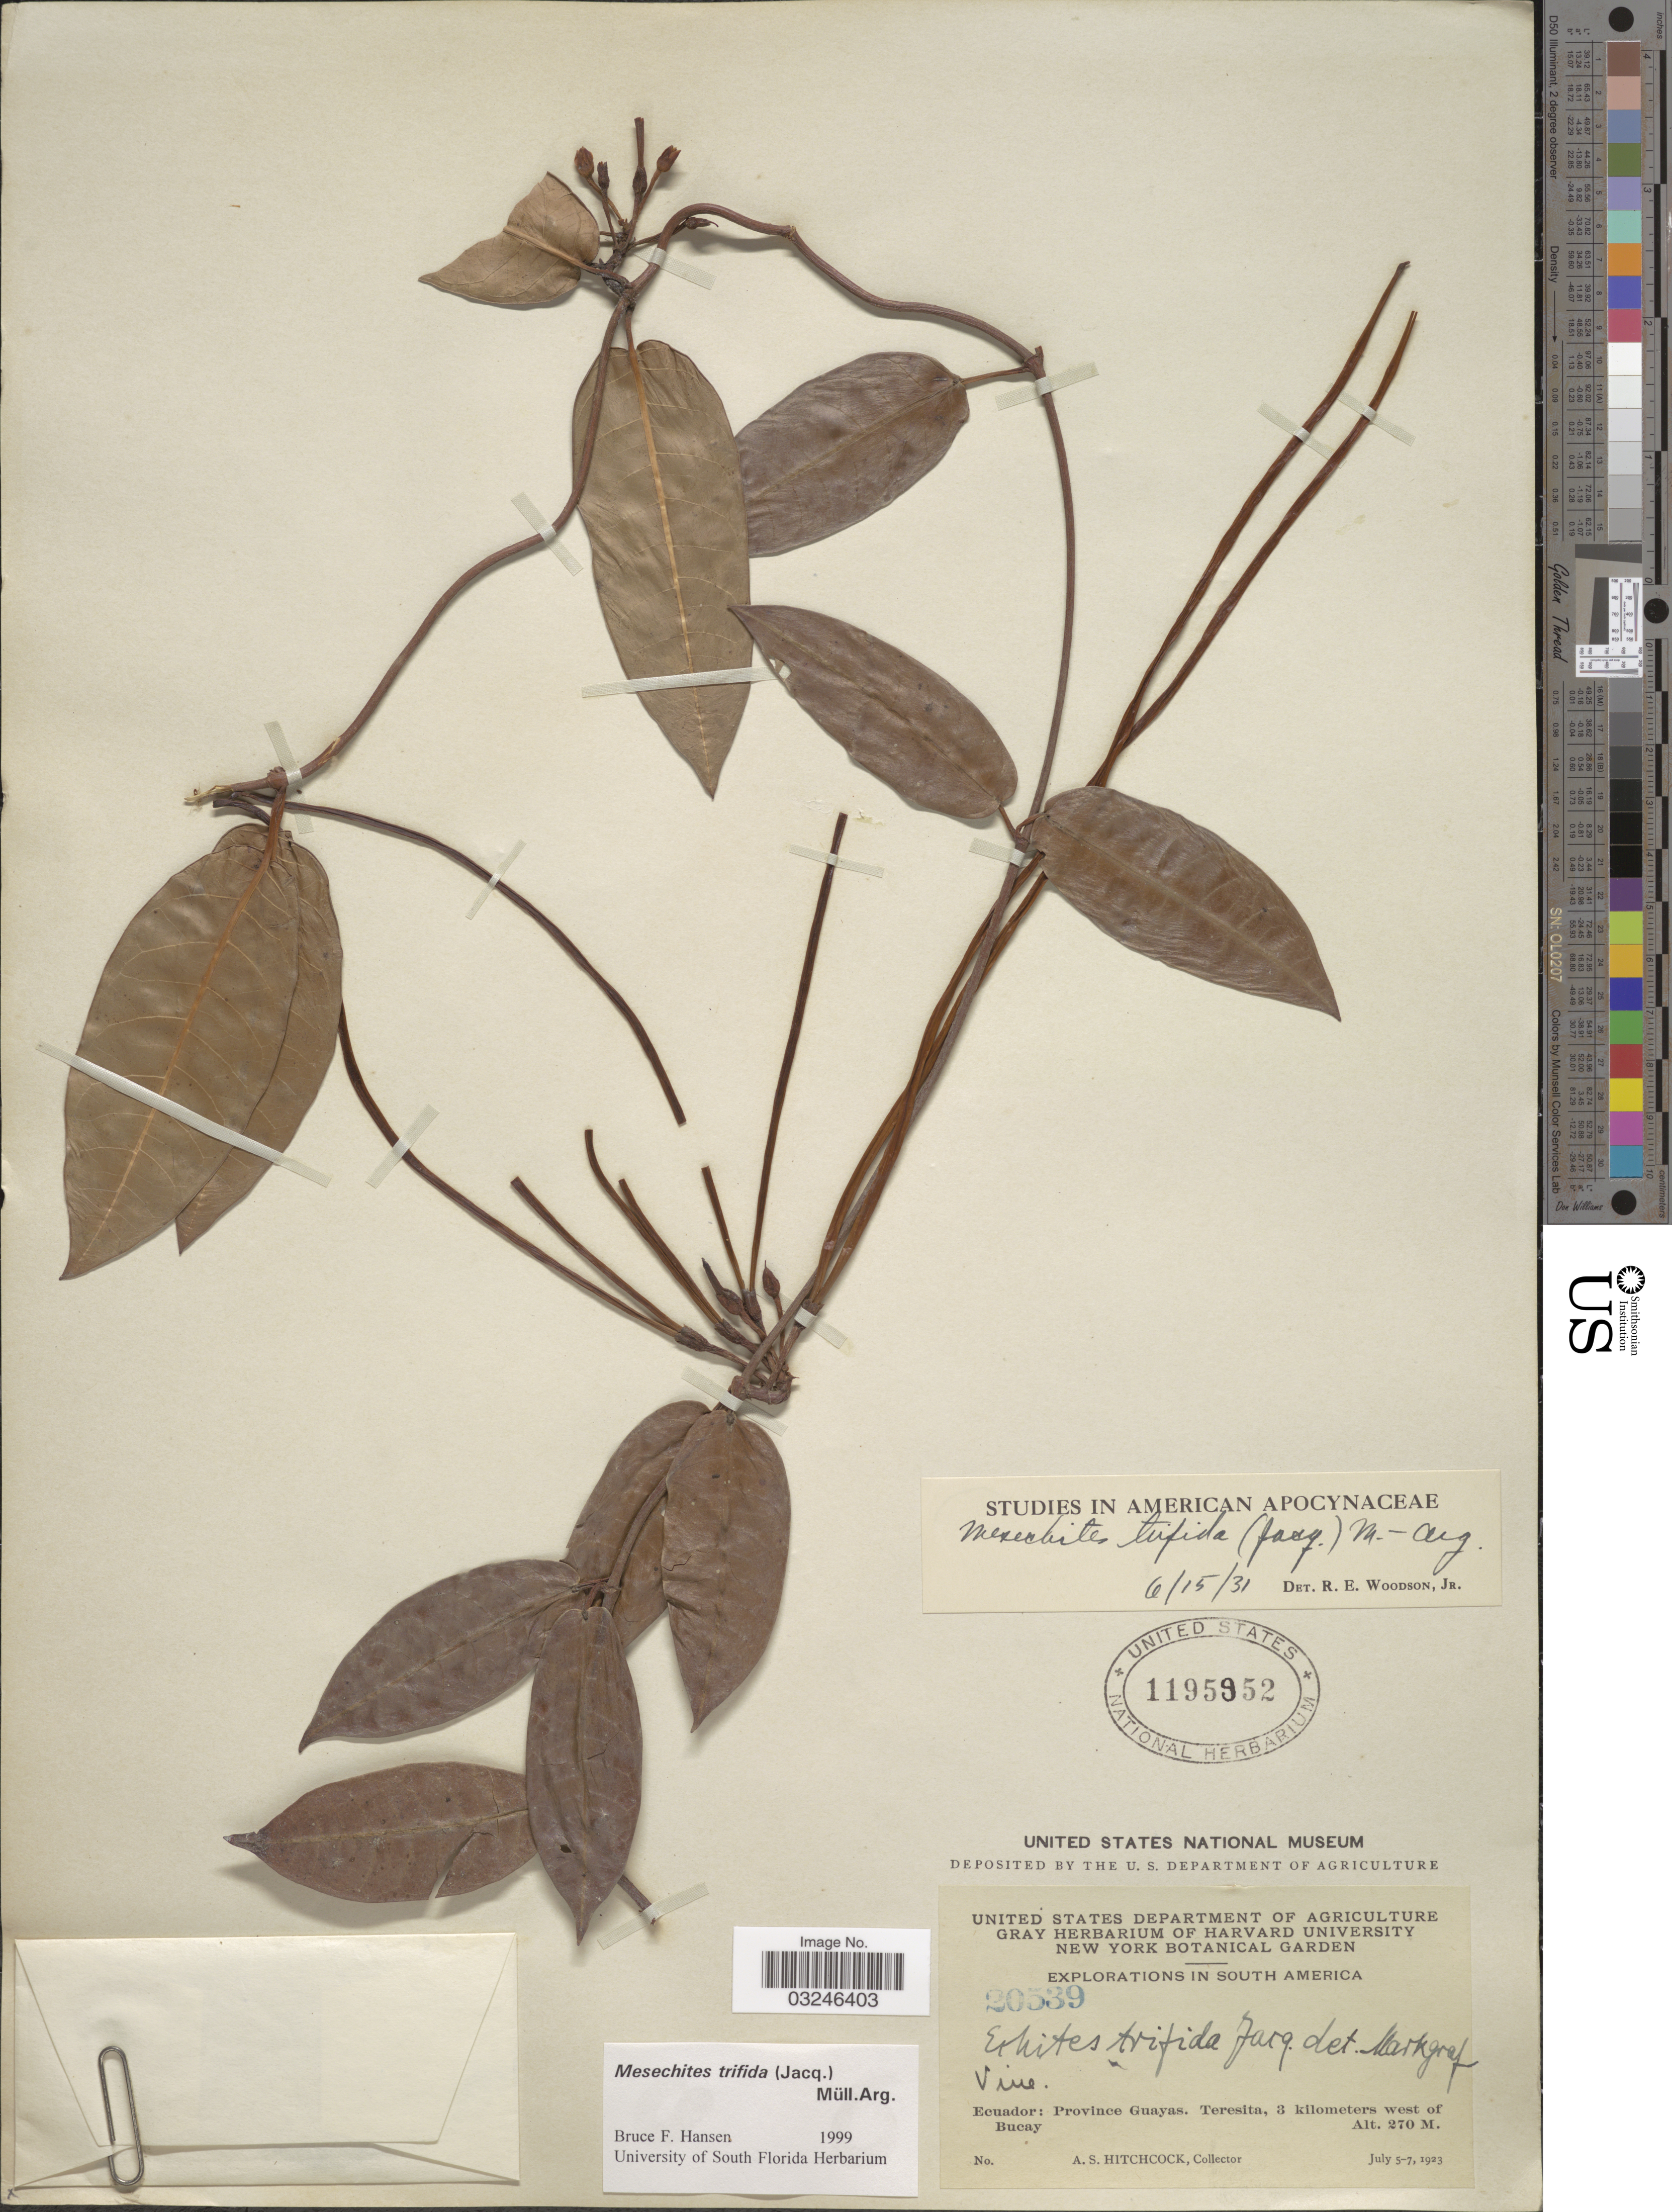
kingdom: Plantae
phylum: Tracheophyta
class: Magnoliopsida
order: Gentianales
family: Apocynaceae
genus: Mesechites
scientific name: Mesechites trifidus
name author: (Jacq.) Müll. Arg.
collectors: A. S. Hitchcock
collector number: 20539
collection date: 1923-07-05/1923-07-07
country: Ecuador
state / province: Guayas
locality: Teresita, 3 kilometers west of Bucay.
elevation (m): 270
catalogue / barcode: US 1195952